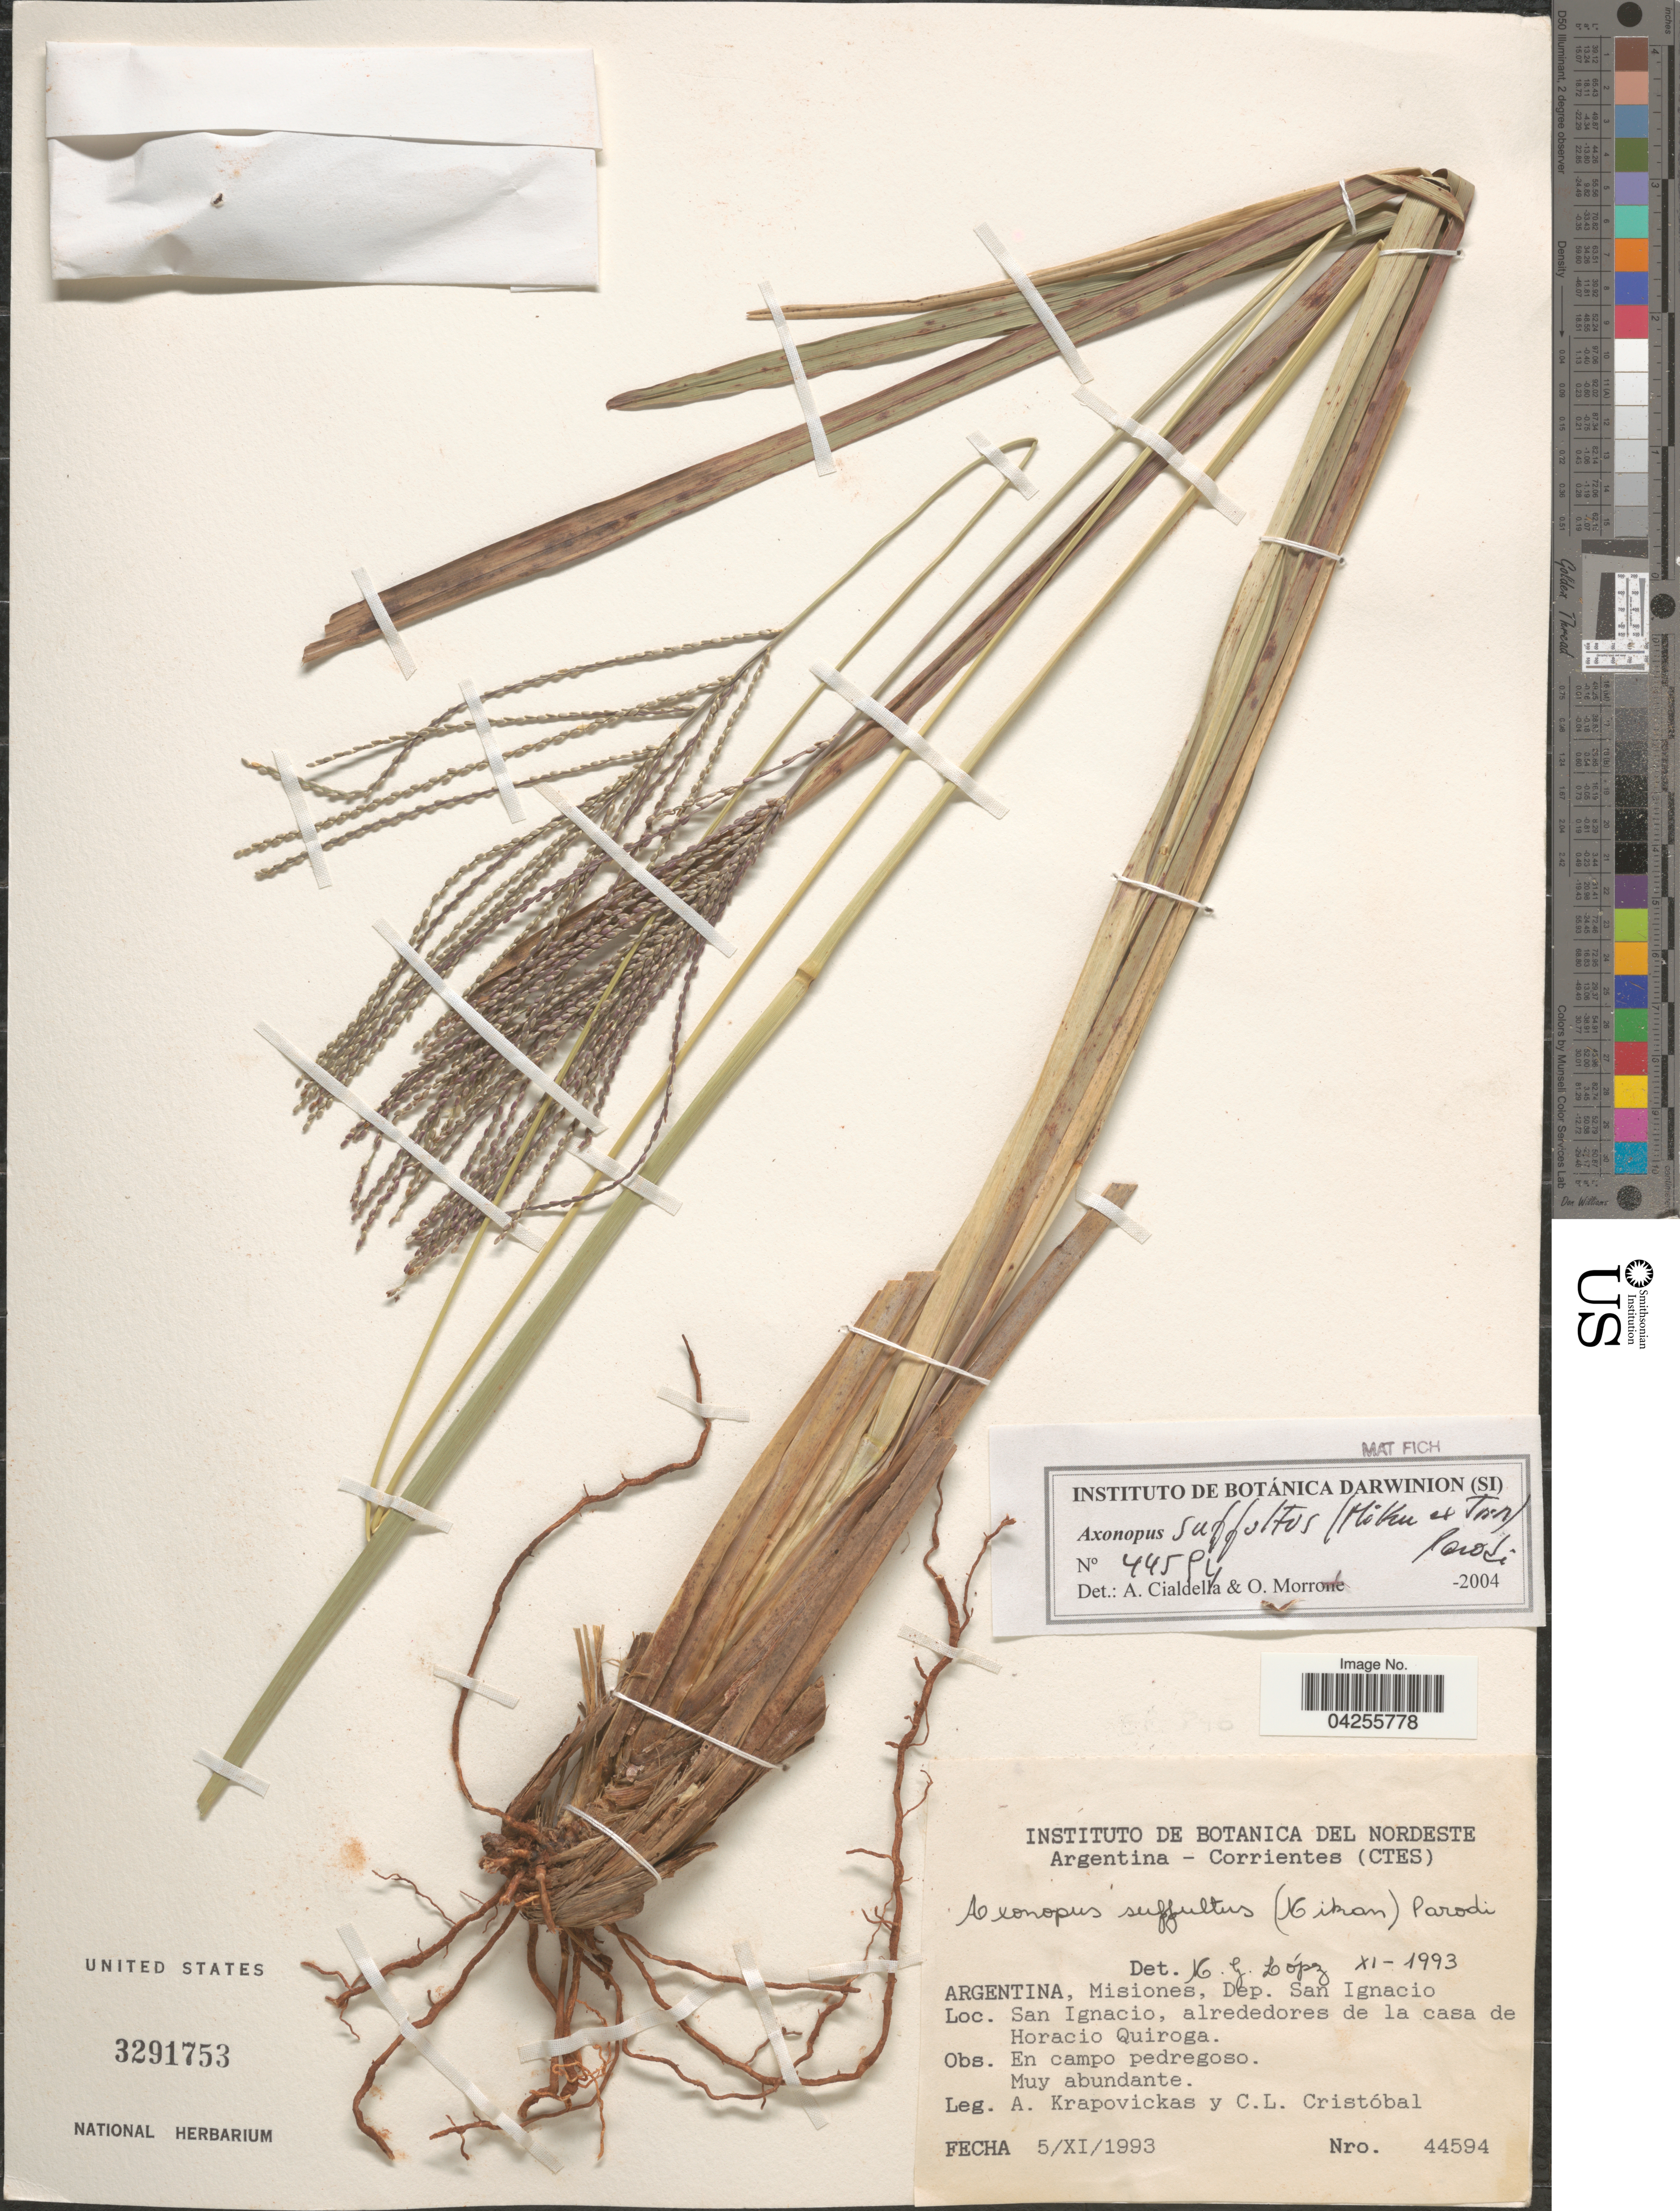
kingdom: Plantae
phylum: Tracheophyta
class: Liliopsida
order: Poales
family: Poaceae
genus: Axonopus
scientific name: Axonopus suffultus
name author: (Nees) Kuhlm.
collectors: A. Krapovickas & C. L. Cristóbal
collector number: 44594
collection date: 1993-11-05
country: Argentina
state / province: Misiones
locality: Dep. San Ignacio. San Ignacio, alrededores de la casa de Horacio Quiroga.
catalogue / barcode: US 3291753